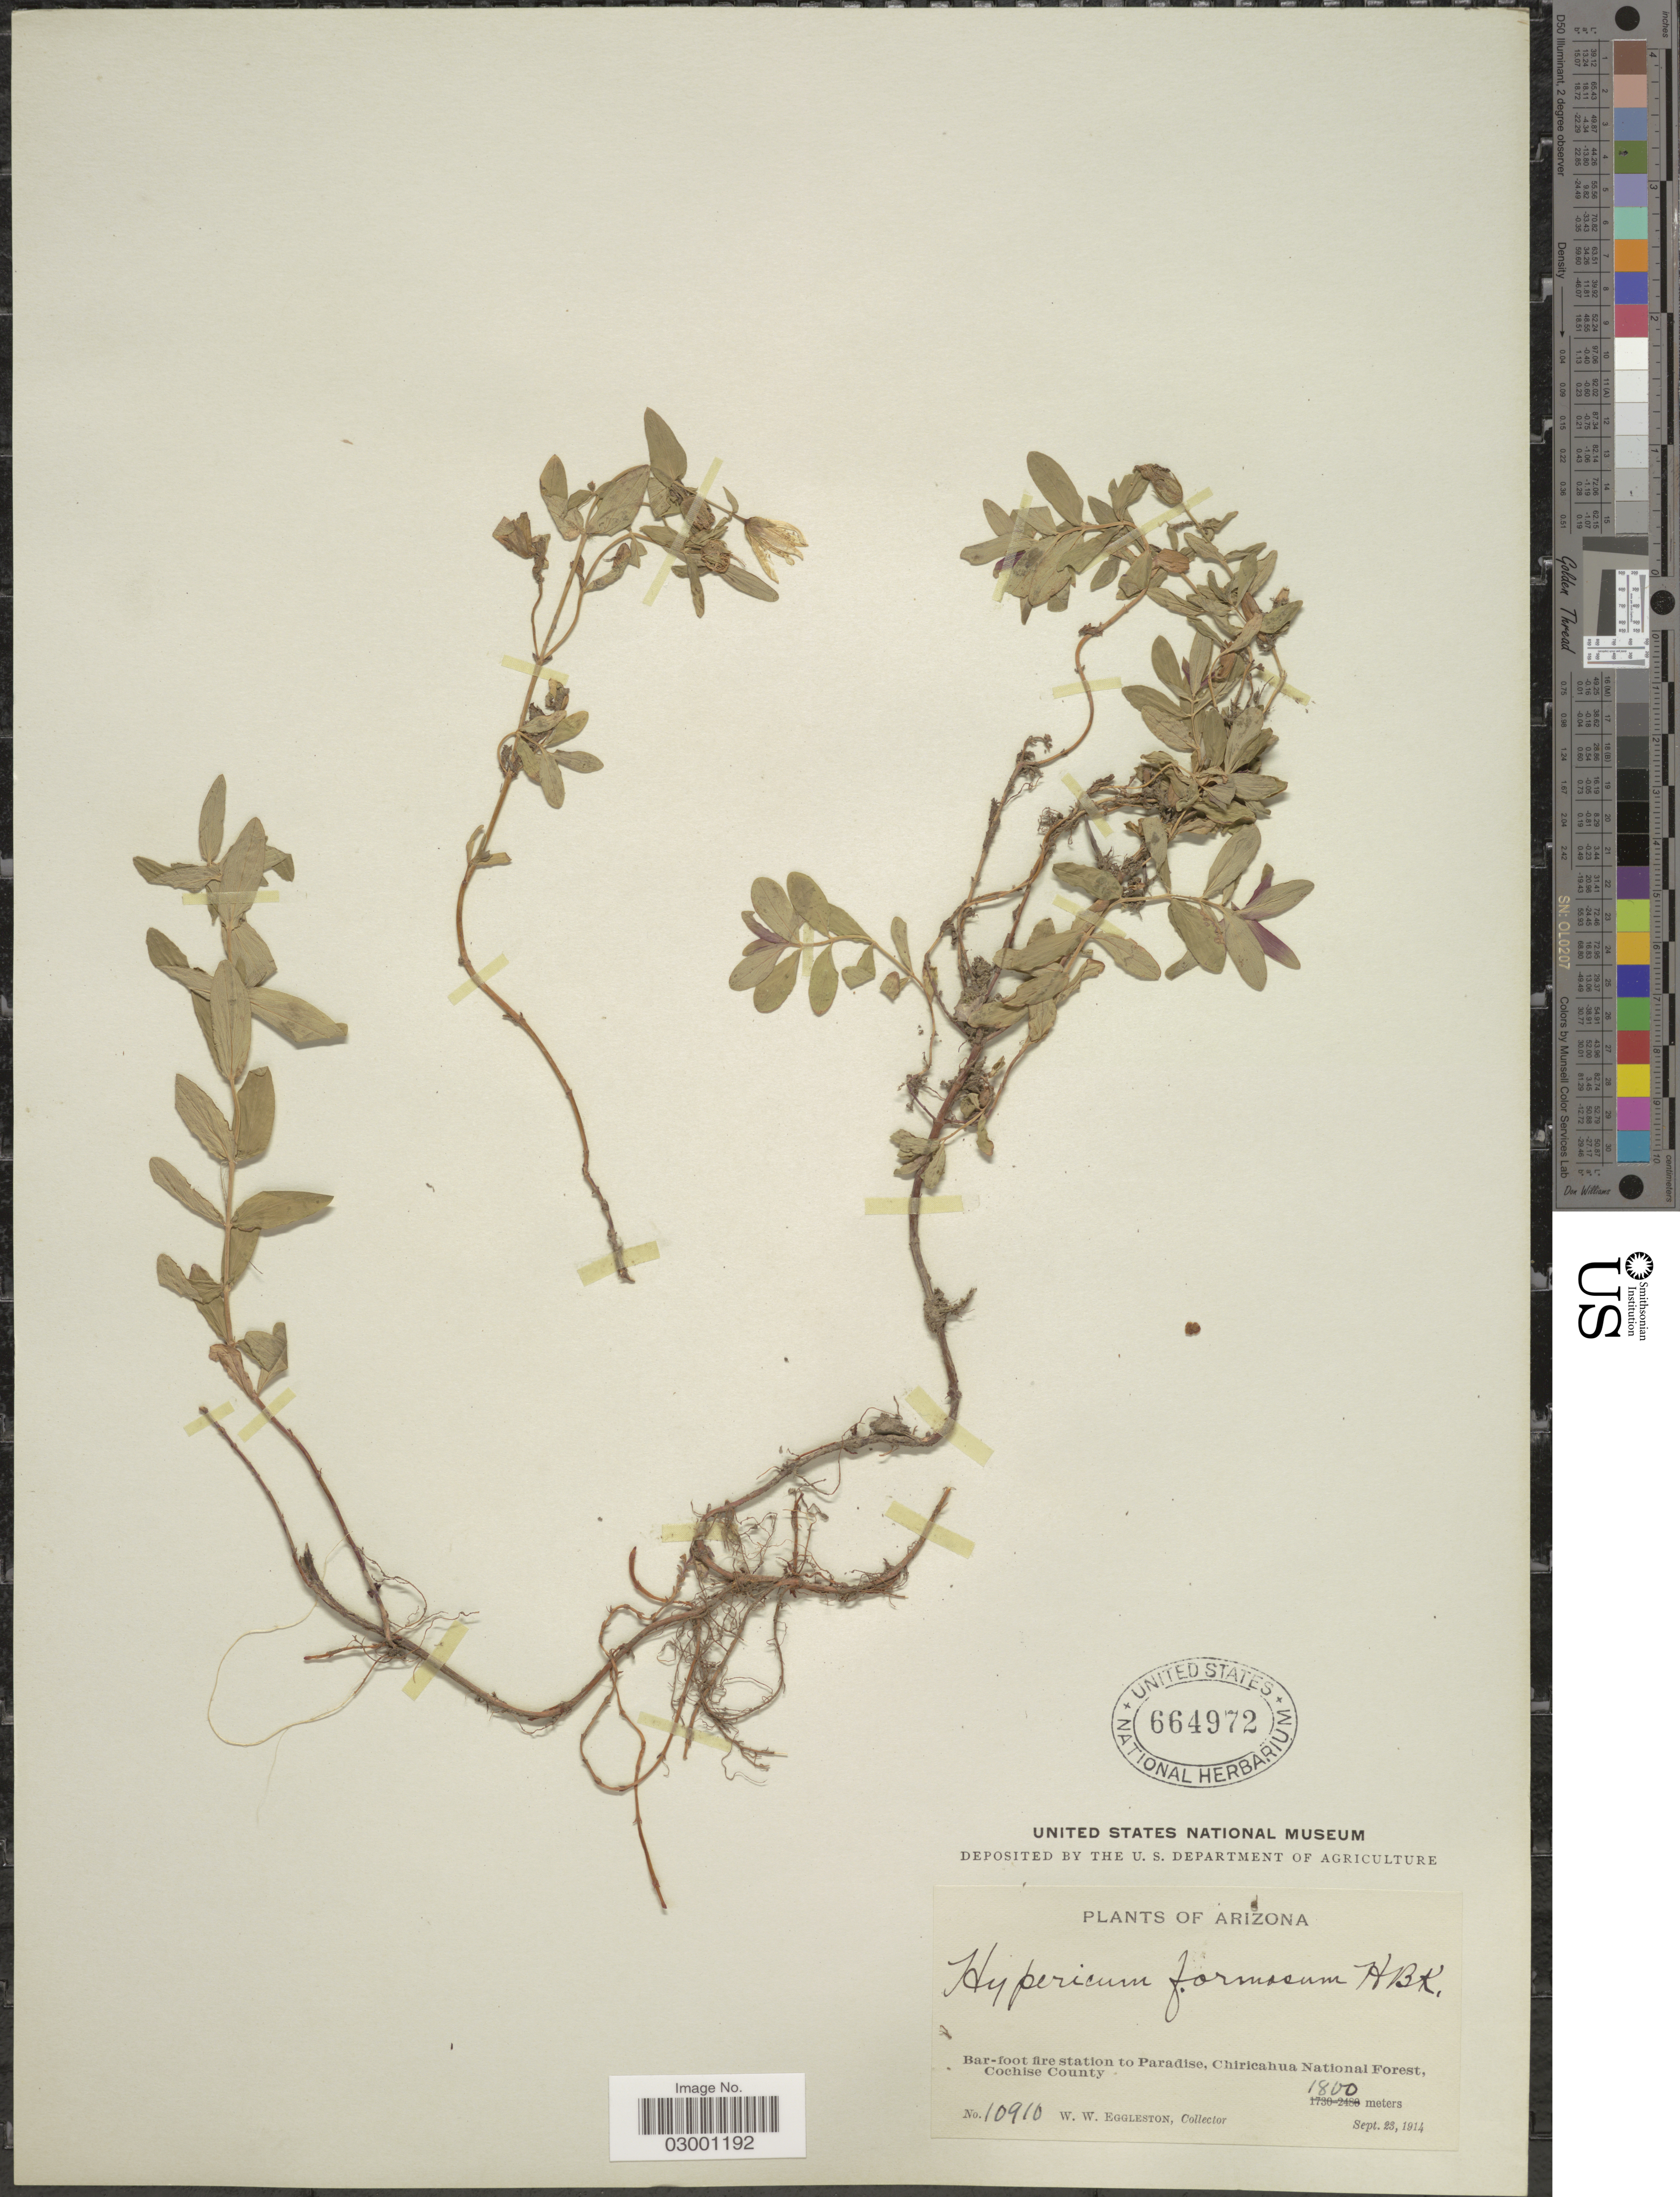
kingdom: Plantae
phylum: Tracheophyta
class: Magnoliopsida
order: Malpighiales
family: Hypericaceae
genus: Hypericum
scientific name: Hypericum formosum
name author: Kunth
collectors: W. W. Eggleston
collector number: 10910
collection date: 1914-09-23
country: United States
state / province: Arizona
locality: Bar-Foot fire station to Paradise, Chiricahua National Forest, Cochise County.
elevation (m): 1800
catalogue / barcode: US 664972